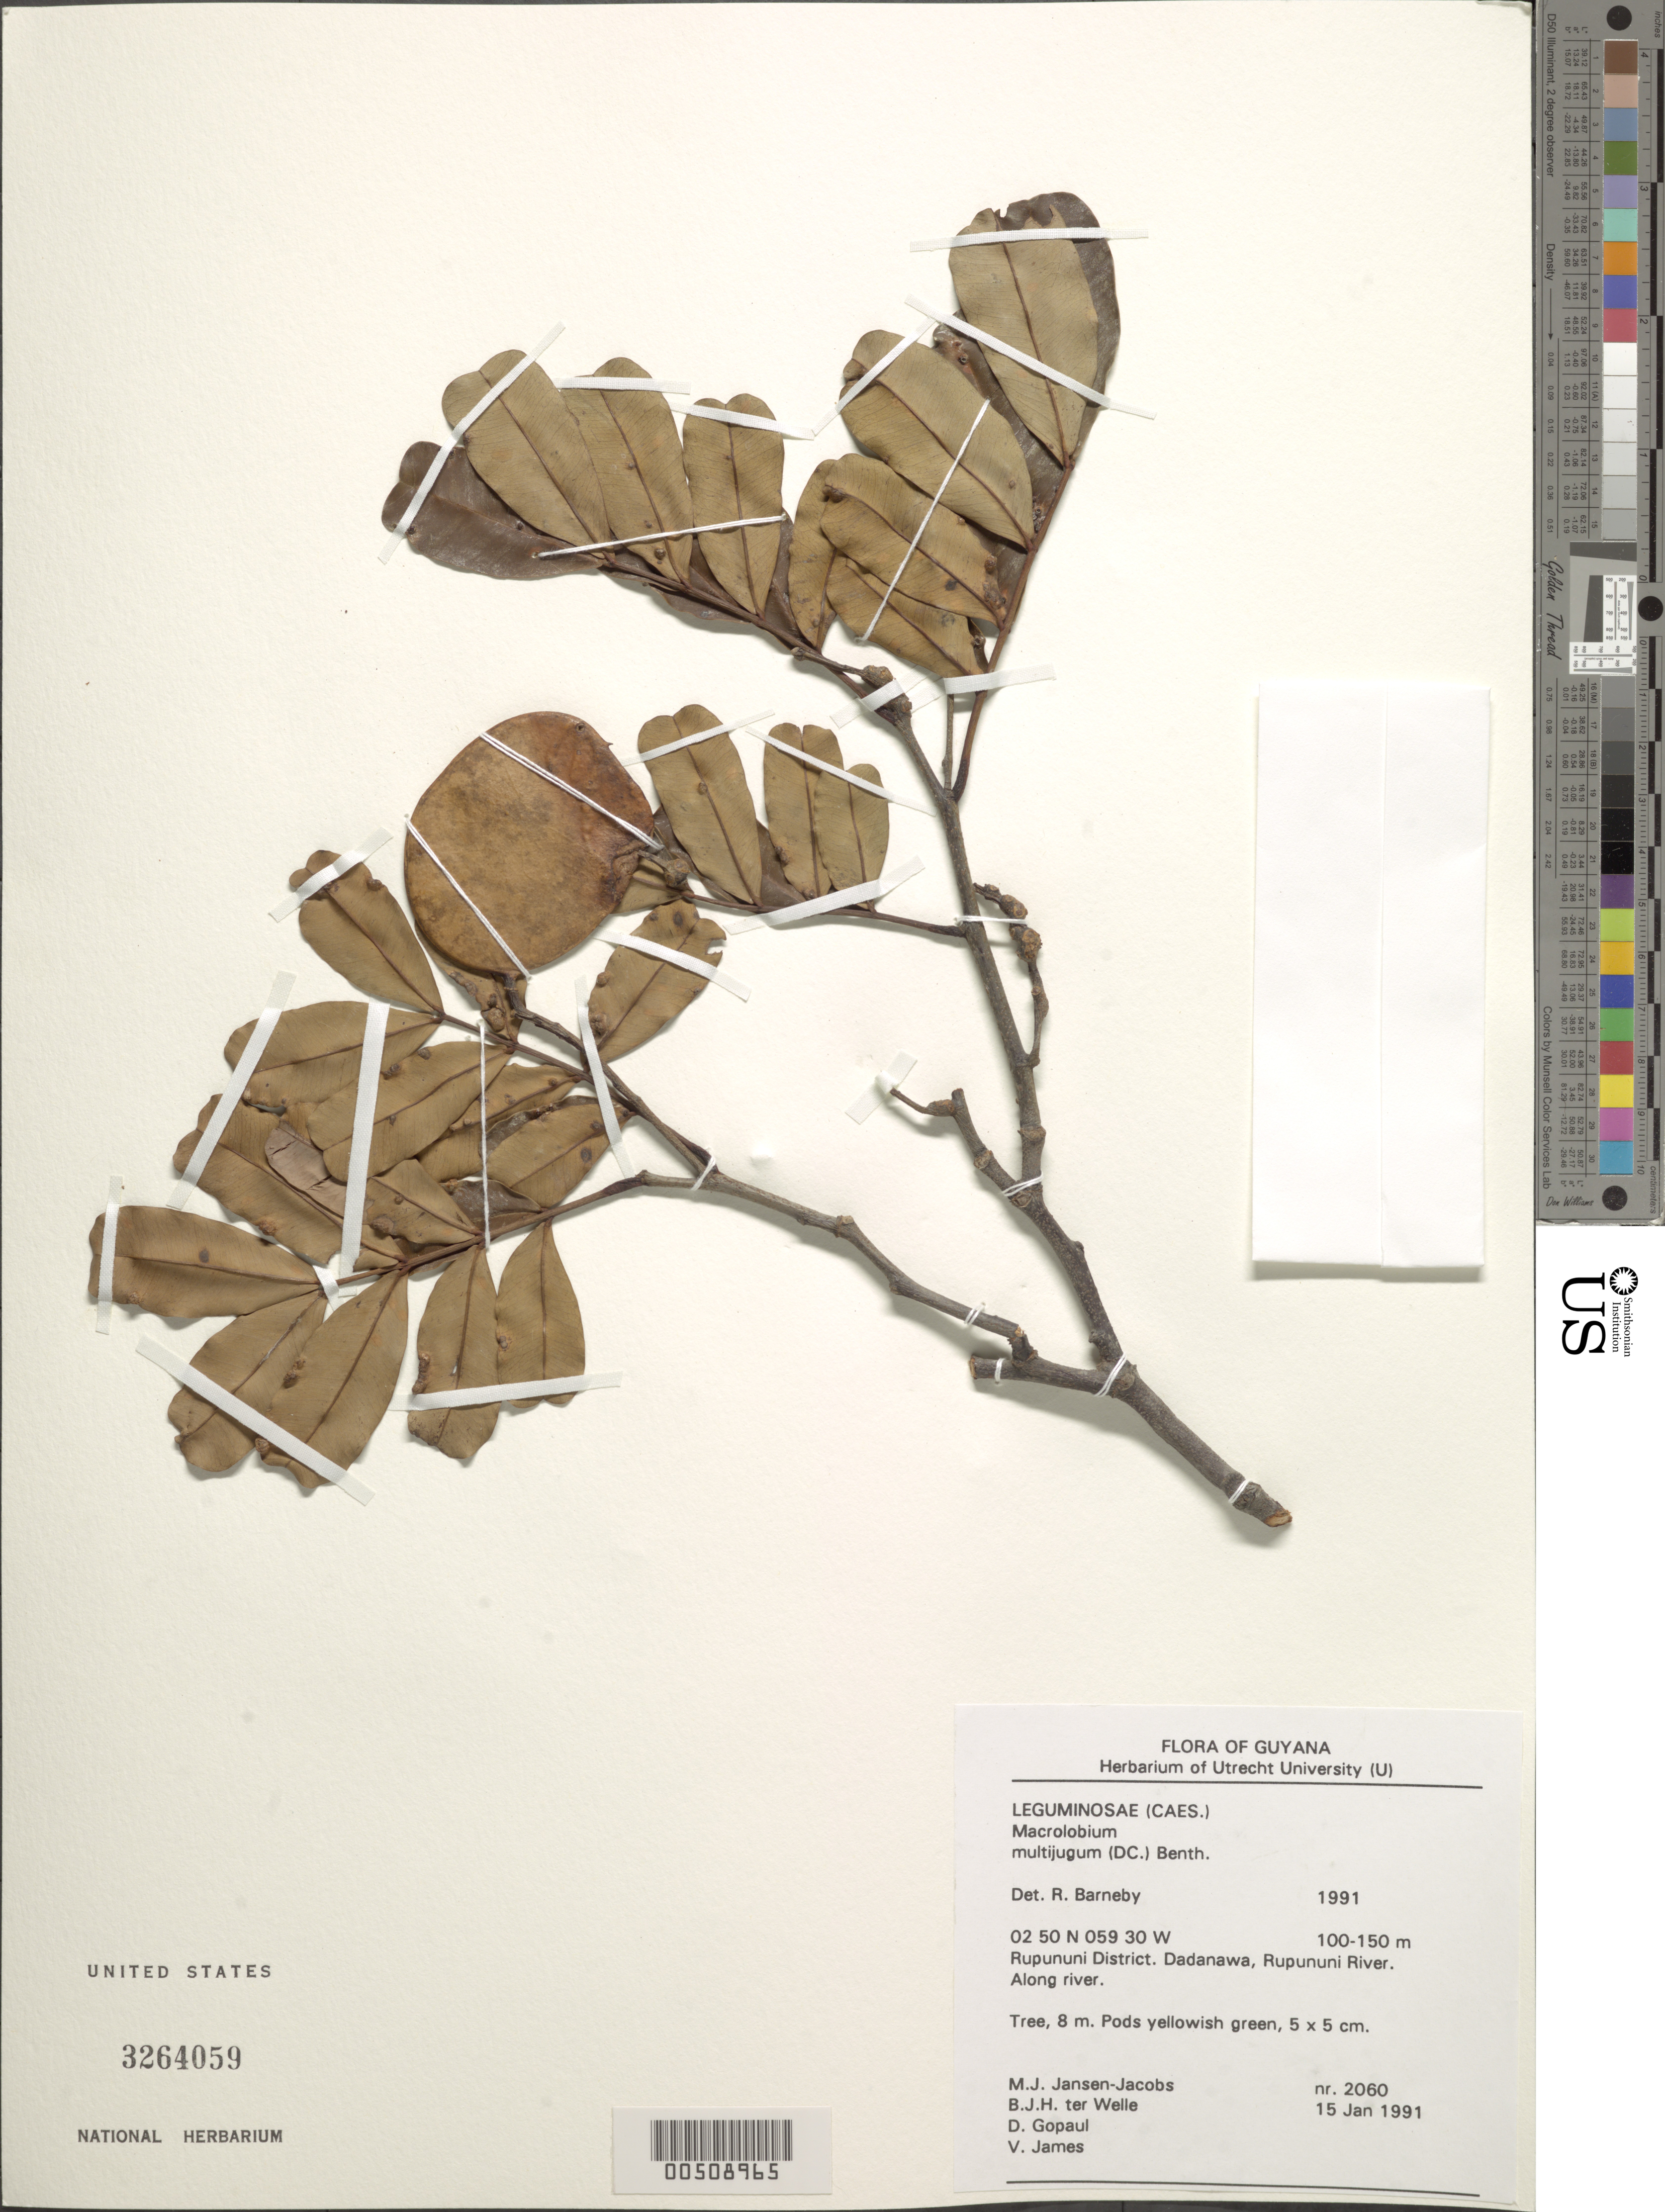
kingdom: Plantae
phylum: Tracheophyta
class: Magnoliopsida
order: Fabales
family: Fabaceae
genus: Macrolobium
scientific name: Macrolobium multijugum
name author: (DC.) Benth.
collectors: M. J. Jansen-Jacobs, B. Welle, D. Gopaul & V. James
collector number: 2060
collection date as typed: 15 Jan 1991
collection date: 1991-01-15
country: Guyana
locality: Rupununi dist., dadanawa, rupununi river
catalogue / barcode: US 3264059